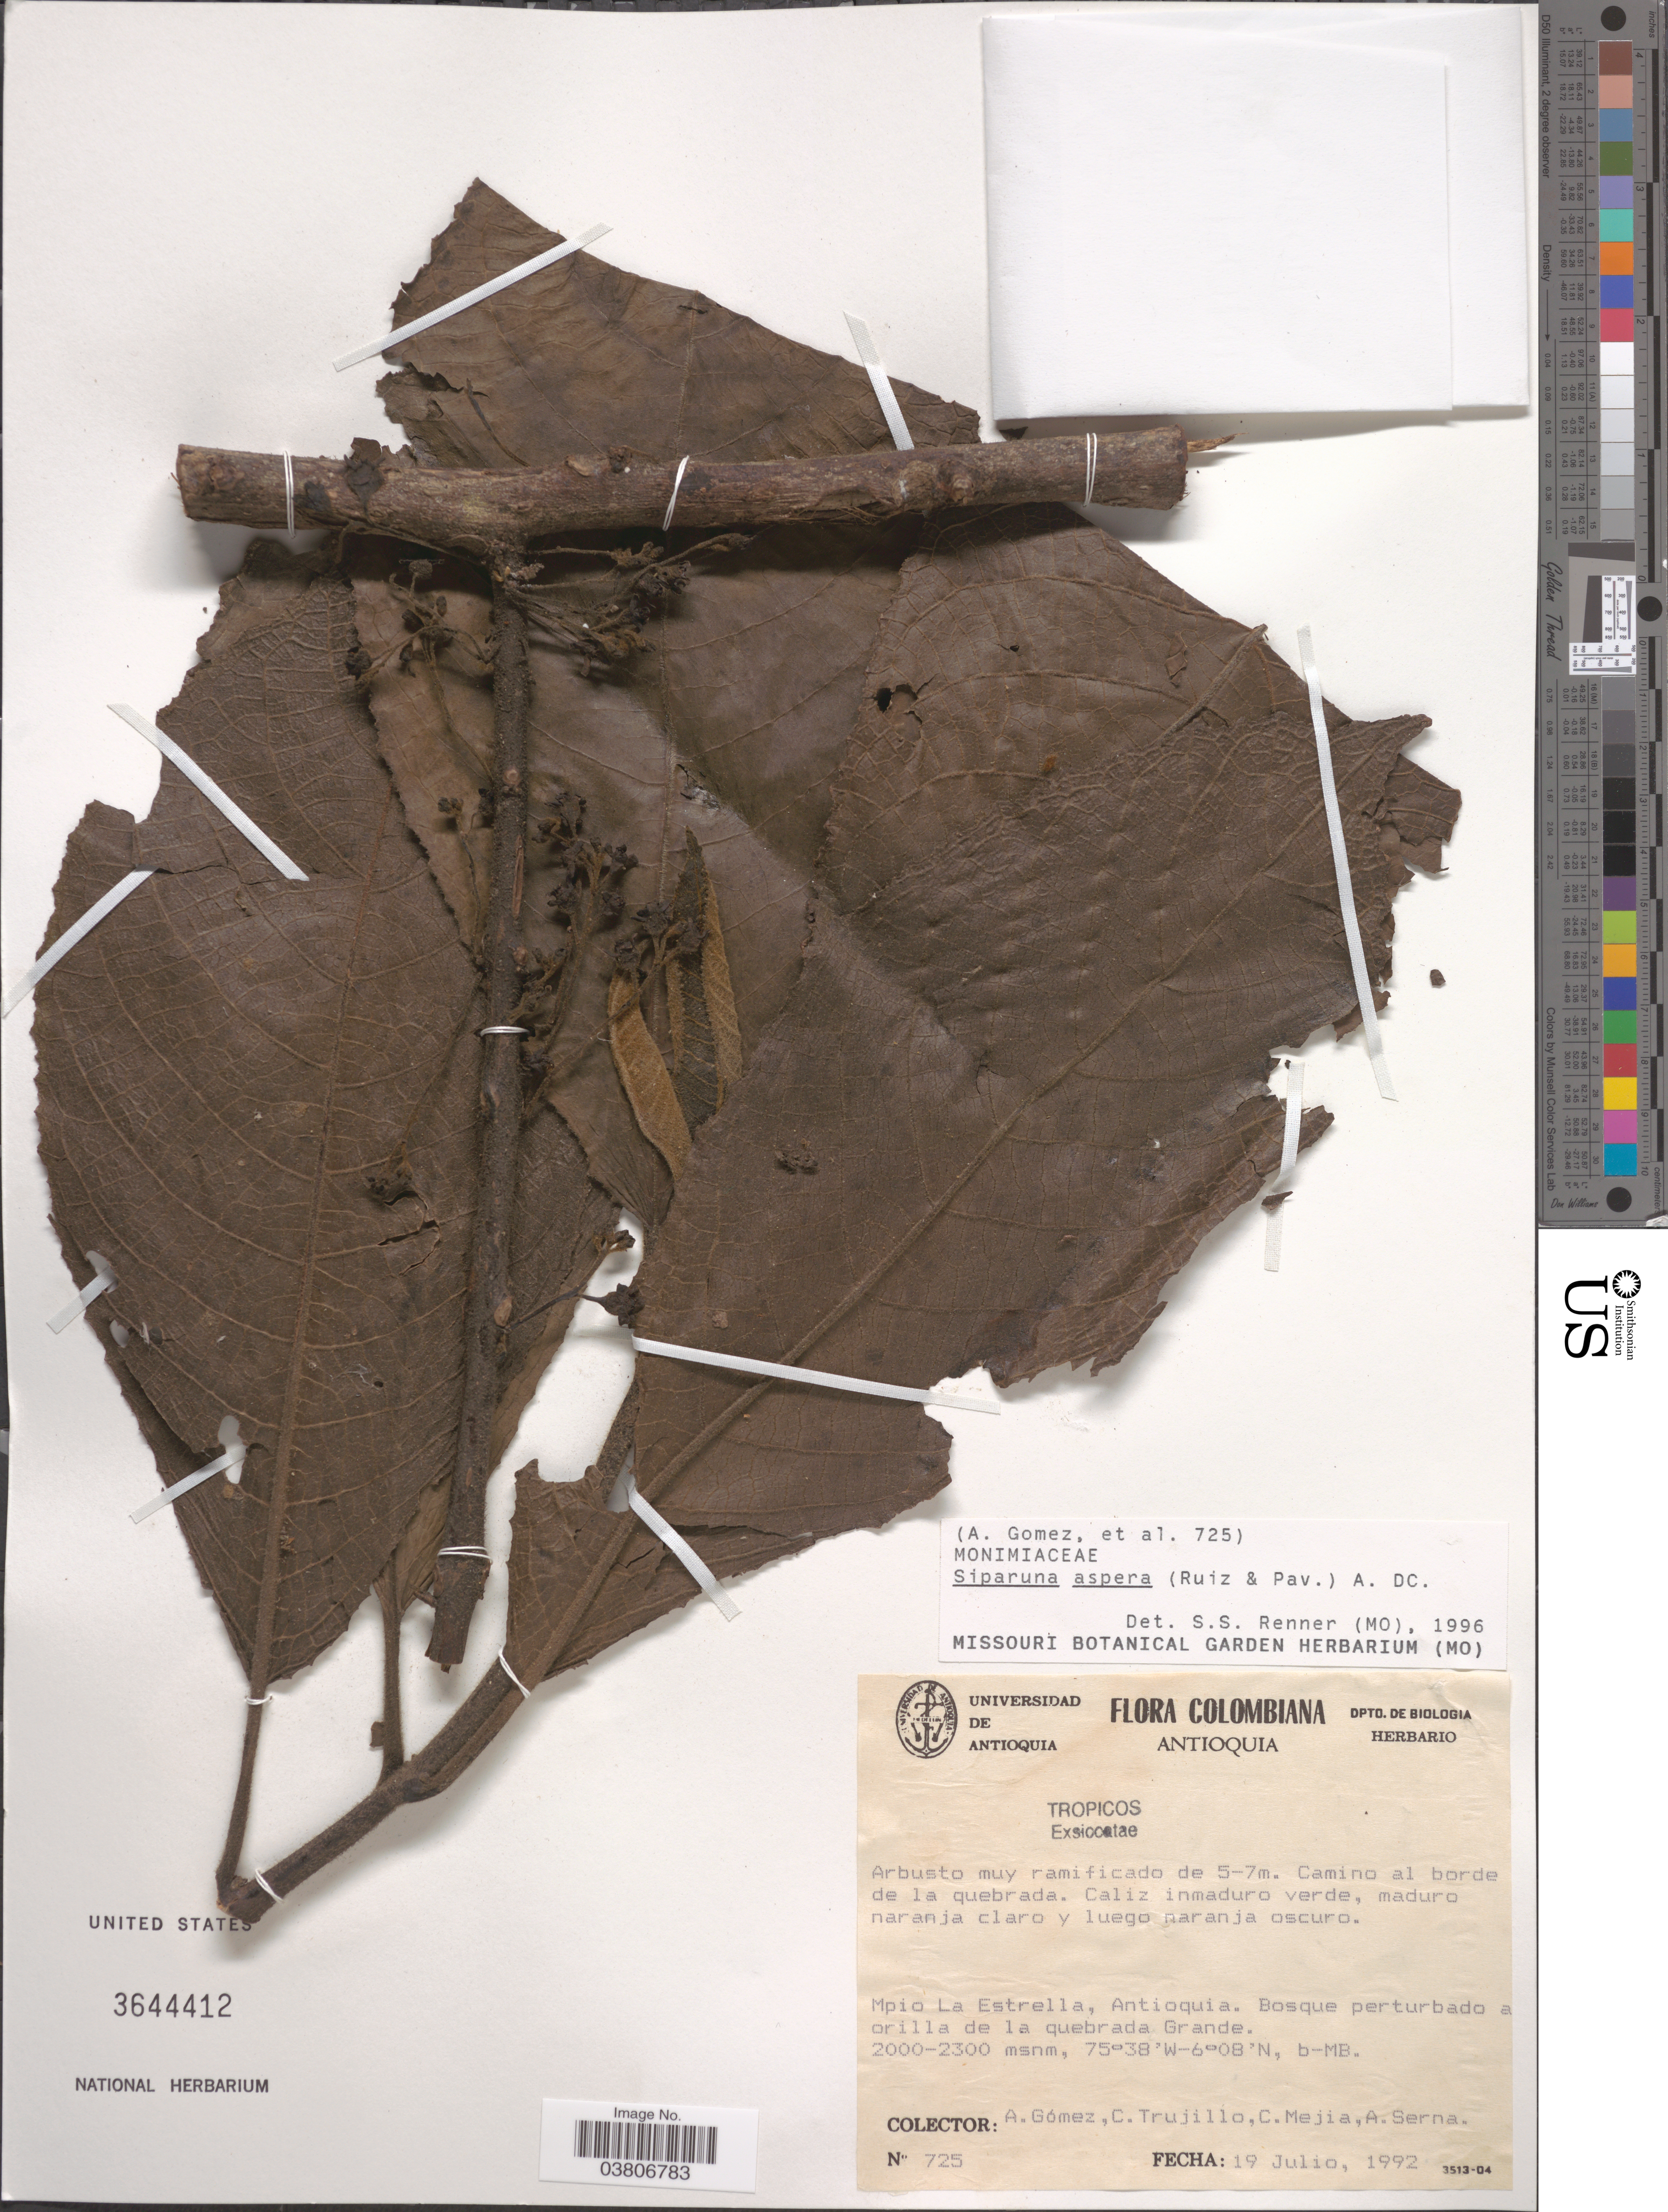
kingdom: Plantae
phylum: Tracheophyta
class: Magnoliopsida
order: Laurales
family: Siparunaceae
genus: Siparuna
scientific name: Siparuna aspera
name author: (Ruiz & Pav.) A. DC.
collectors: A. Gómez, C. Trujillo, C. Mejía & A. Serna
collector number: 725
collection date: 1992-07-19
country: Colombia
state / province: Antioquia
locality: Mpio La Estrella. Bosque perturbado a orilla de la quebrada Grande.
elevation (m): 2000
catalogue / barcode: US 3644412